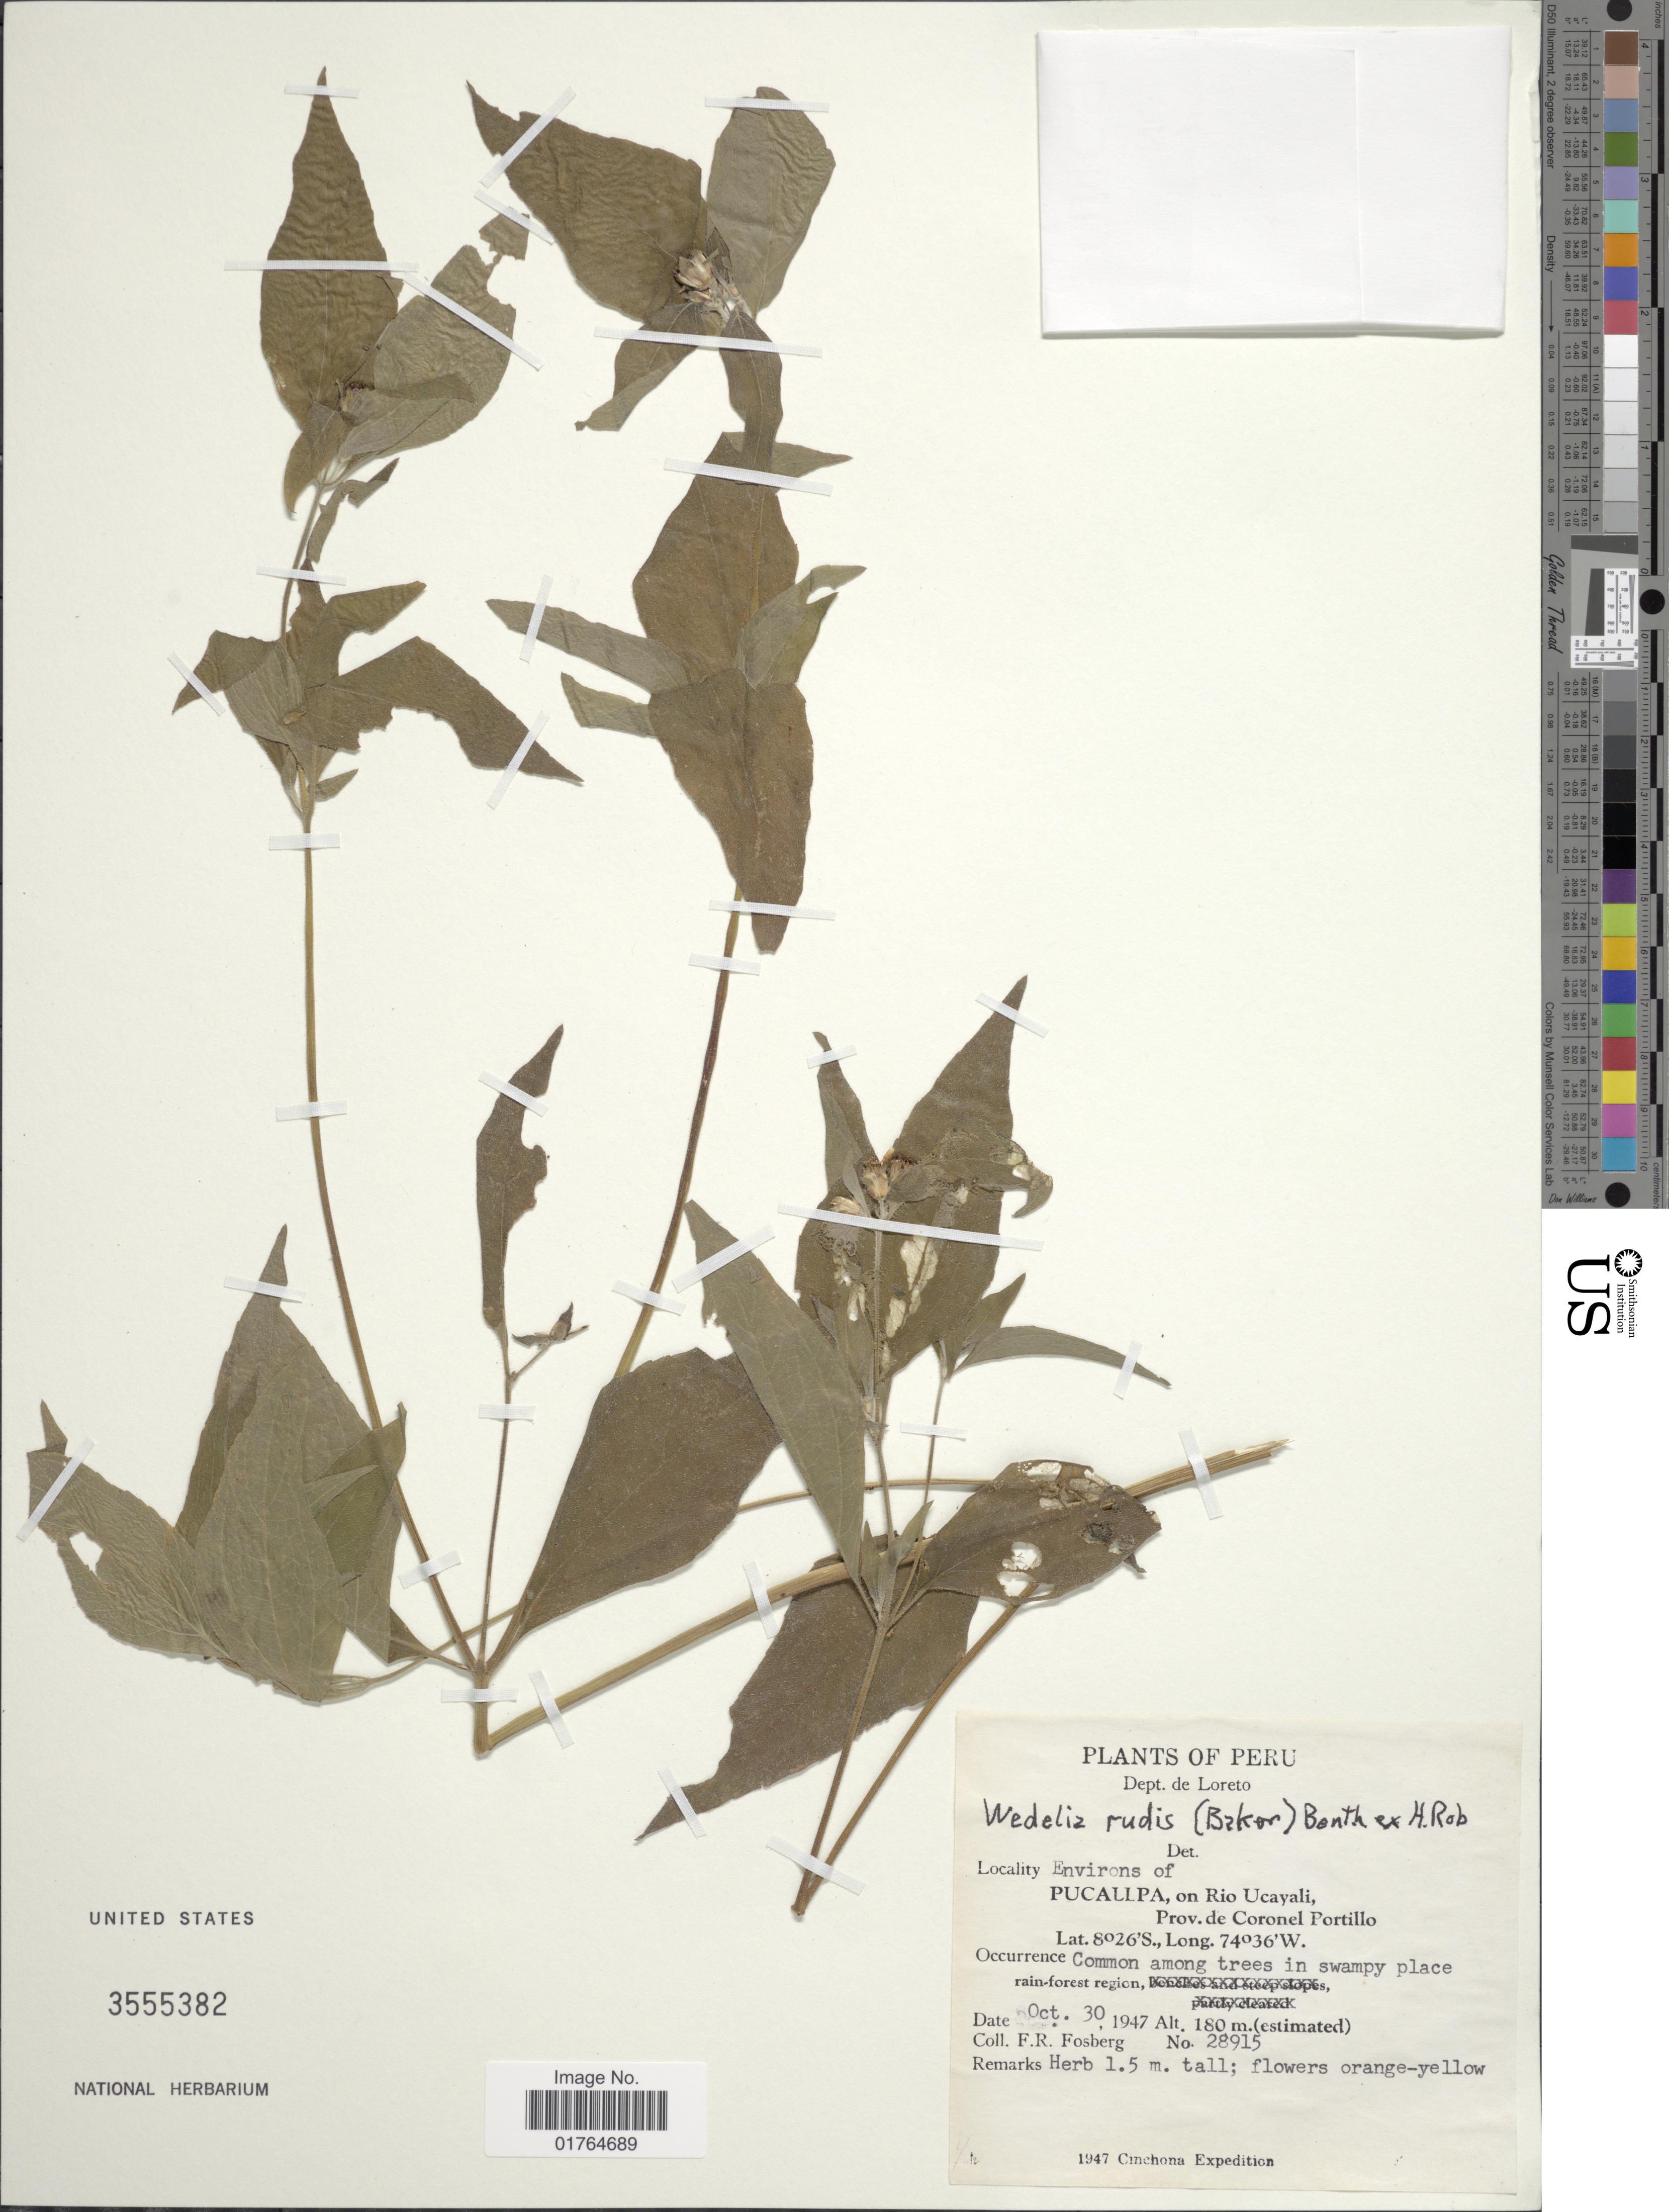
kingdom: Plantae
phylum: Tracheophyta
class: Magnoliopsida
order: Asterales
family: Asteraceae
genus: Wedelia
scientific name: Wedelia rudis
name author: (Baker) Benth. ex H. Rob.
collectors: F. R. Fosberg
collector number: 28915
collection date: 1947-10-30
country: Peru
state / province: Loreto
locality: Environs of Pucalipa, on Rio Ucayali, Prov. de Coronel Portillo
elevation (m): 180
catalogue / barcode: US 3555382